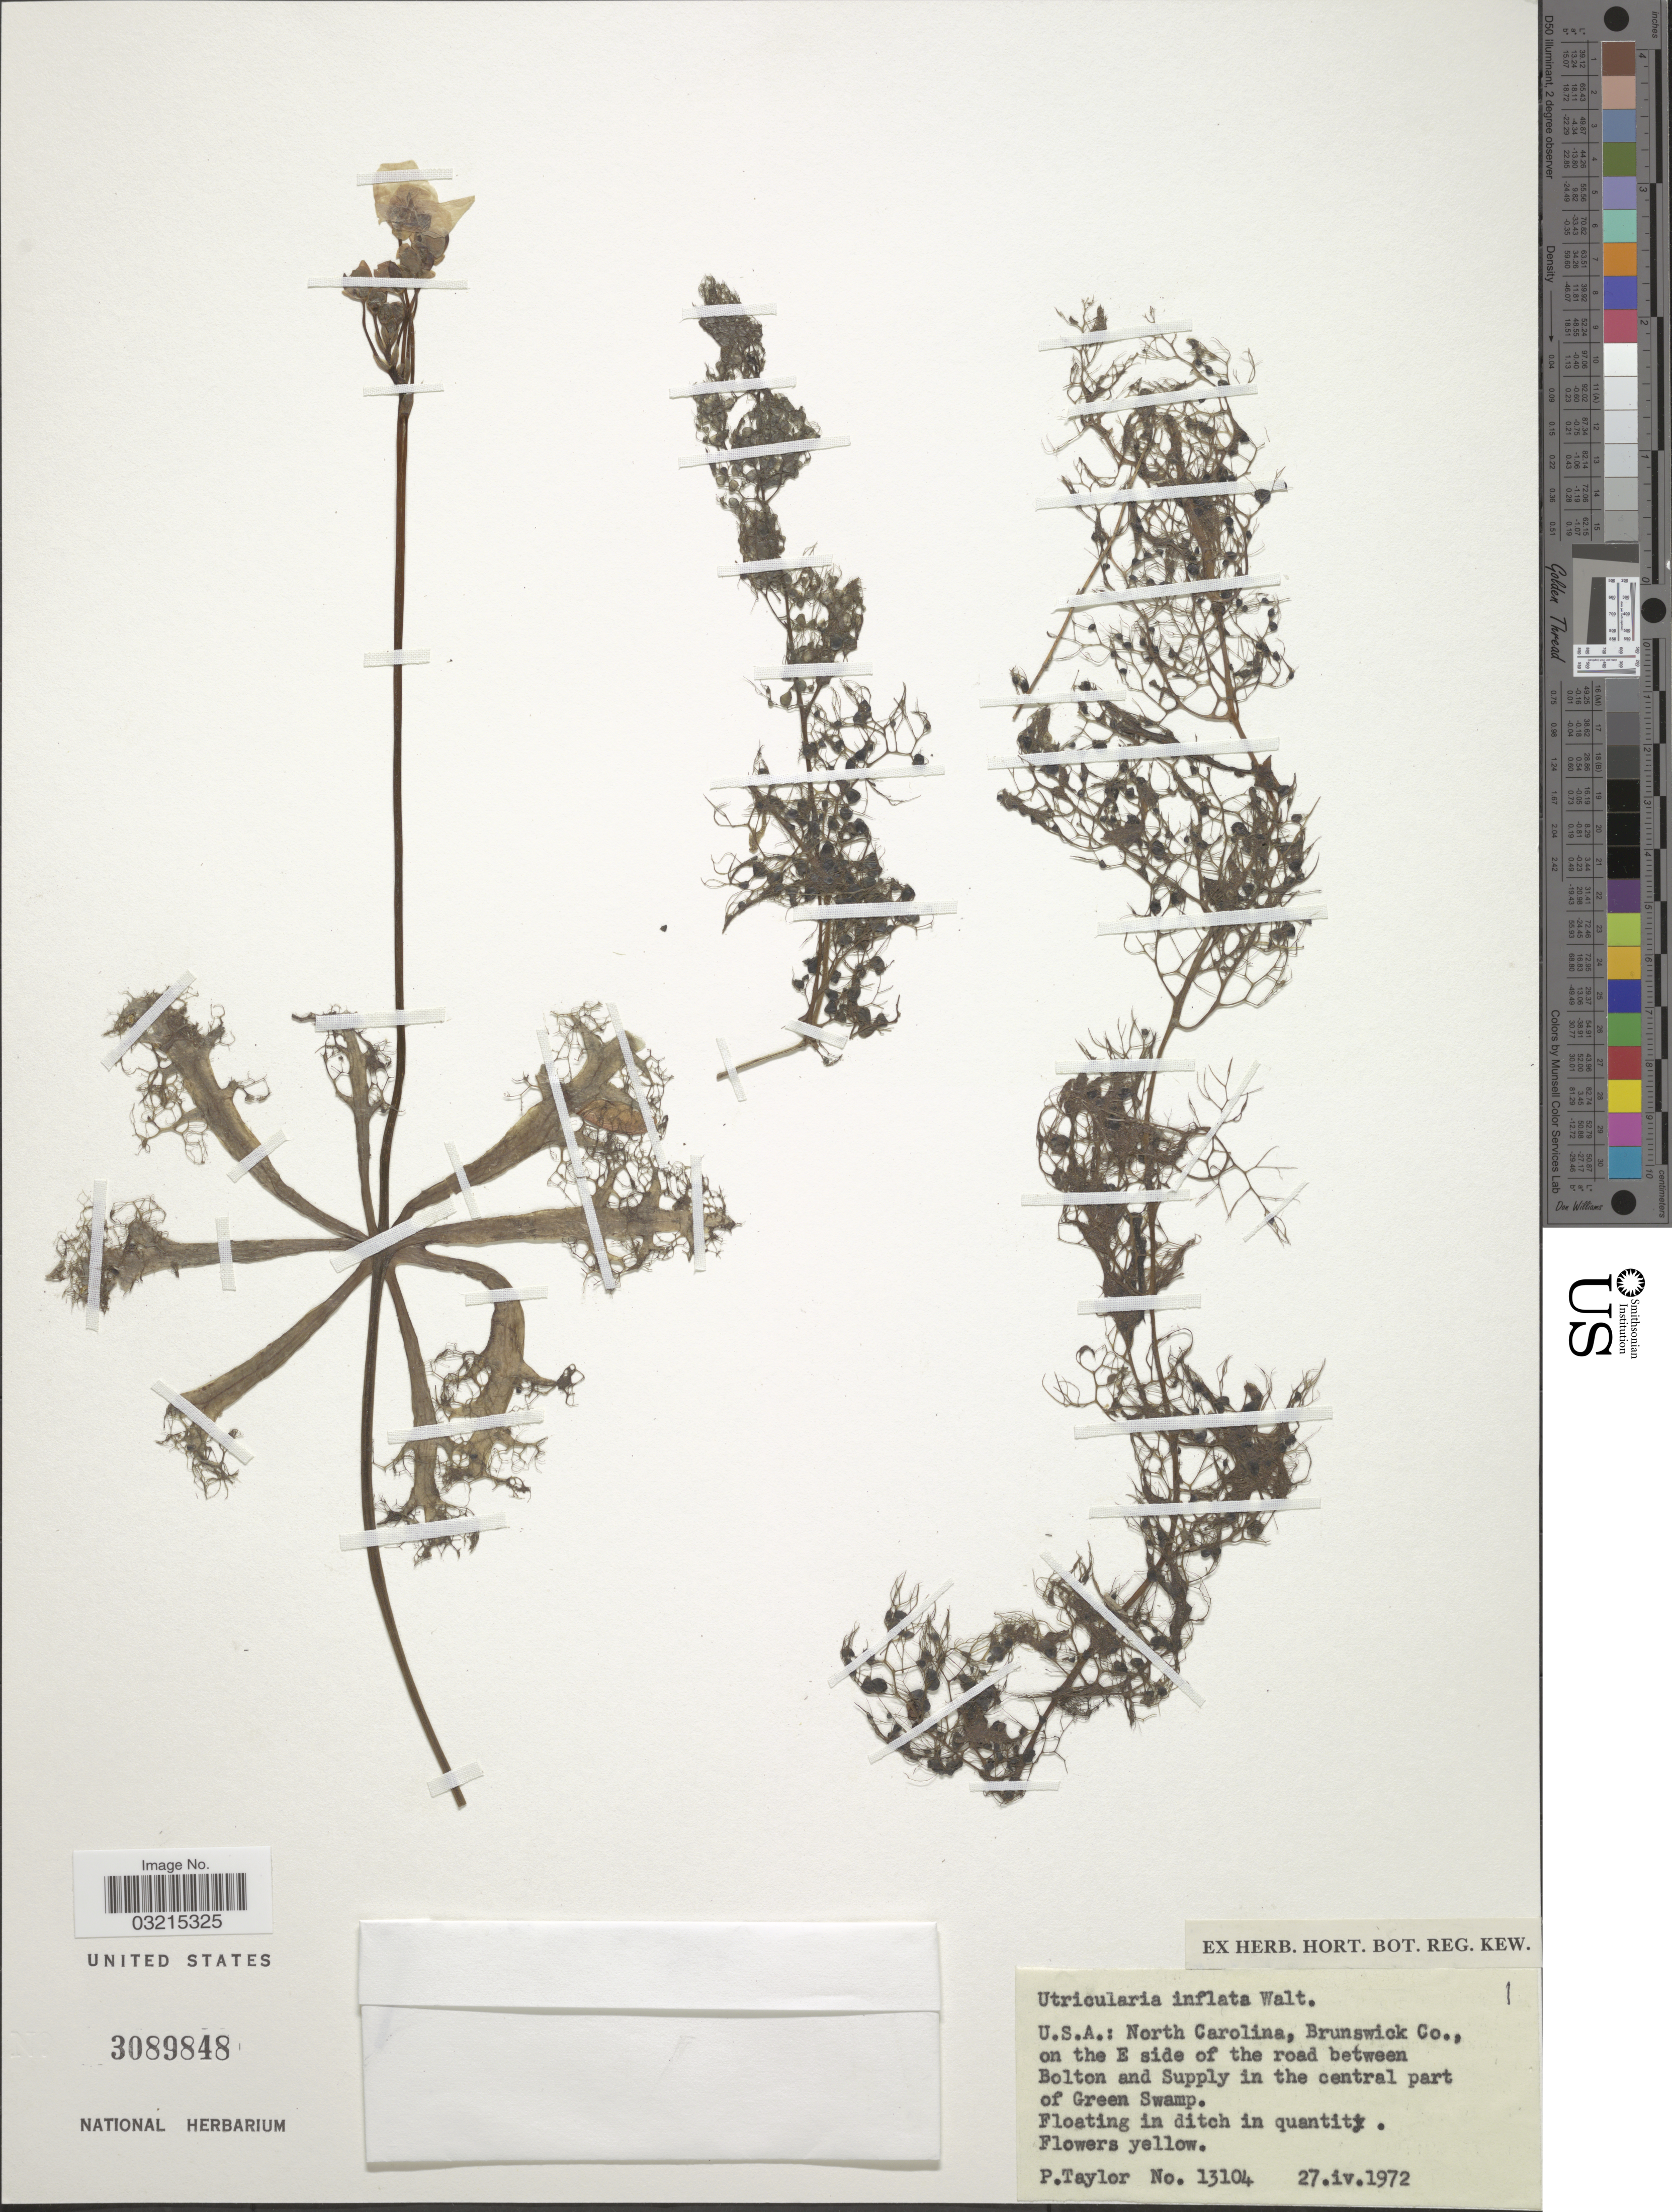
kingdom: Plantae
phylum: Tracheophyta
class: Magnoliopsida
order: Lamiales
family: Lentibulariaceae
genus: Utricularia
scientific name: Utricularia inflata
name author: Walter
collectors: P. Taylor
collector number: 13104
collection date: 1972-04-27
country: United States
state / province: North Carolina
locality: Brunswick Co., on the E side of the road between Bolton and Supply in the central part of Green Swamp.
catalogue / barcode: US 3089848